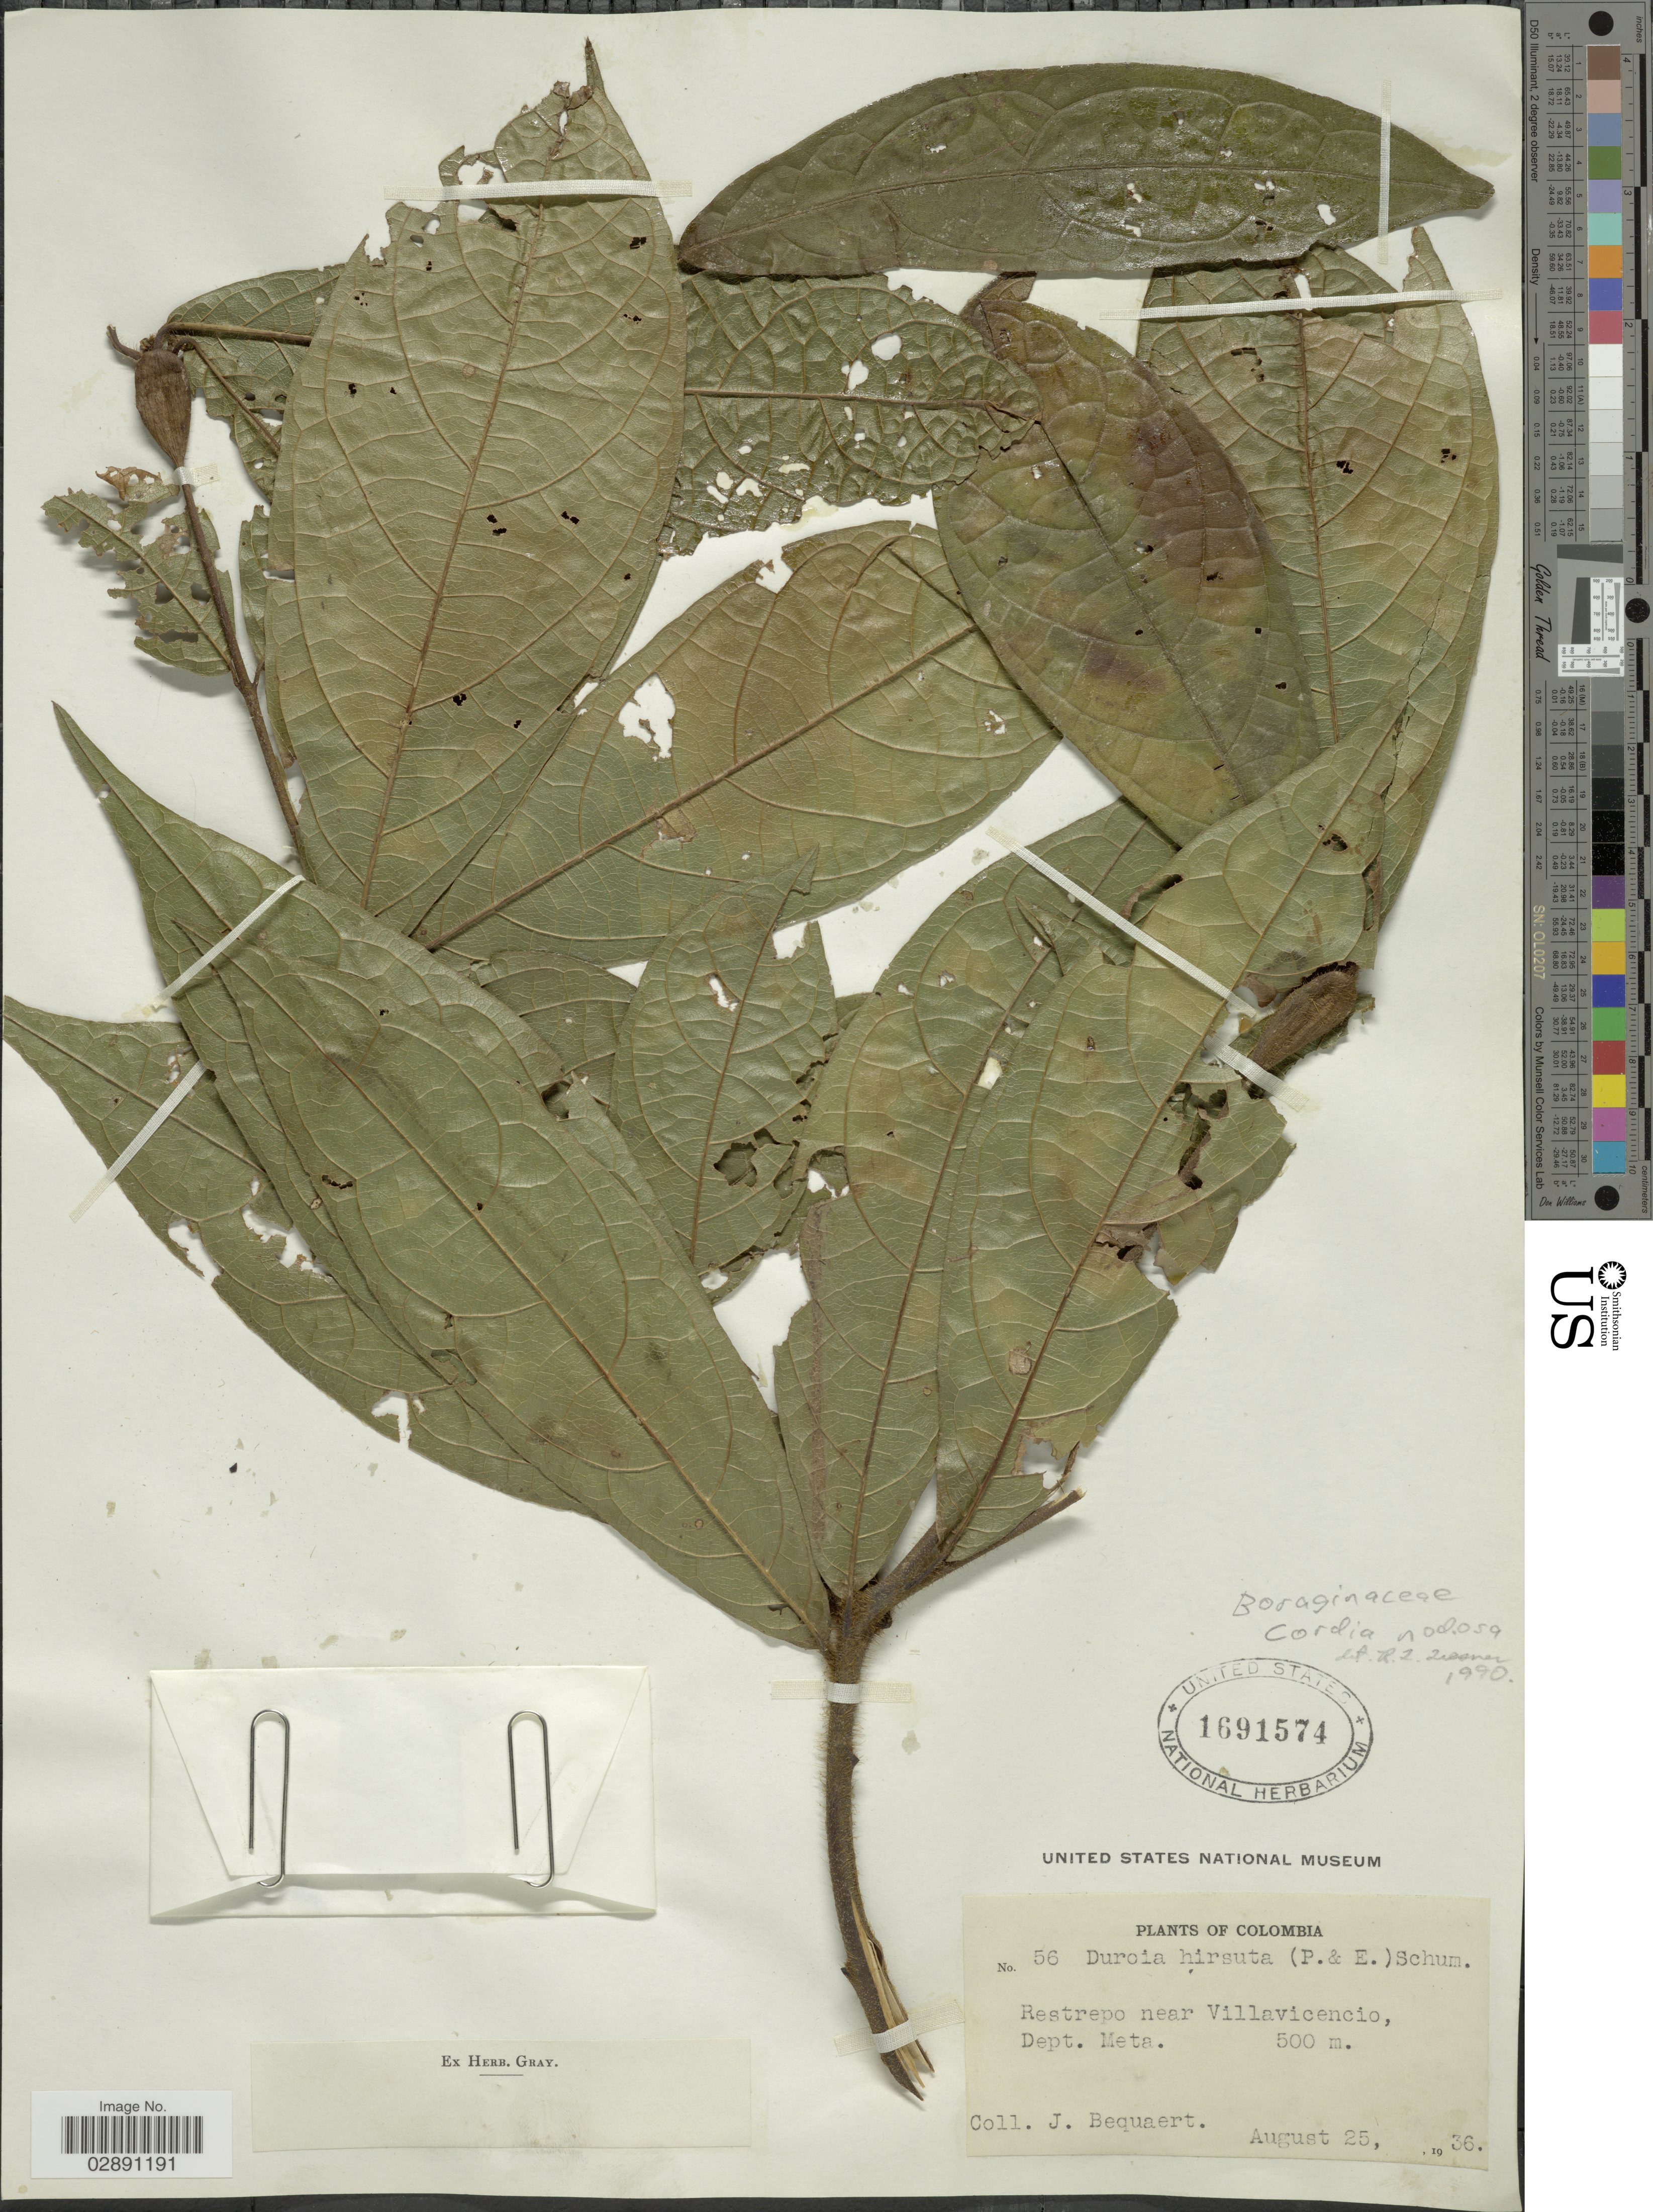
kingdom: Plantae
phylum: Tracheophyta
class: Magnoliopsida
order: Boraginales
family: Cordiaceae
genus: Cordia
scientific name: Cordia nodosa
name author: Lam.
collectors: J. Bequaert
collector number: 56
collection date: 1936-08-25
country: Colombia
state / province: Meta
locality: Restrepo near Villavicencio, Dept. Meta.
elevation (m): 500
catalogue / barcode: US 1691574